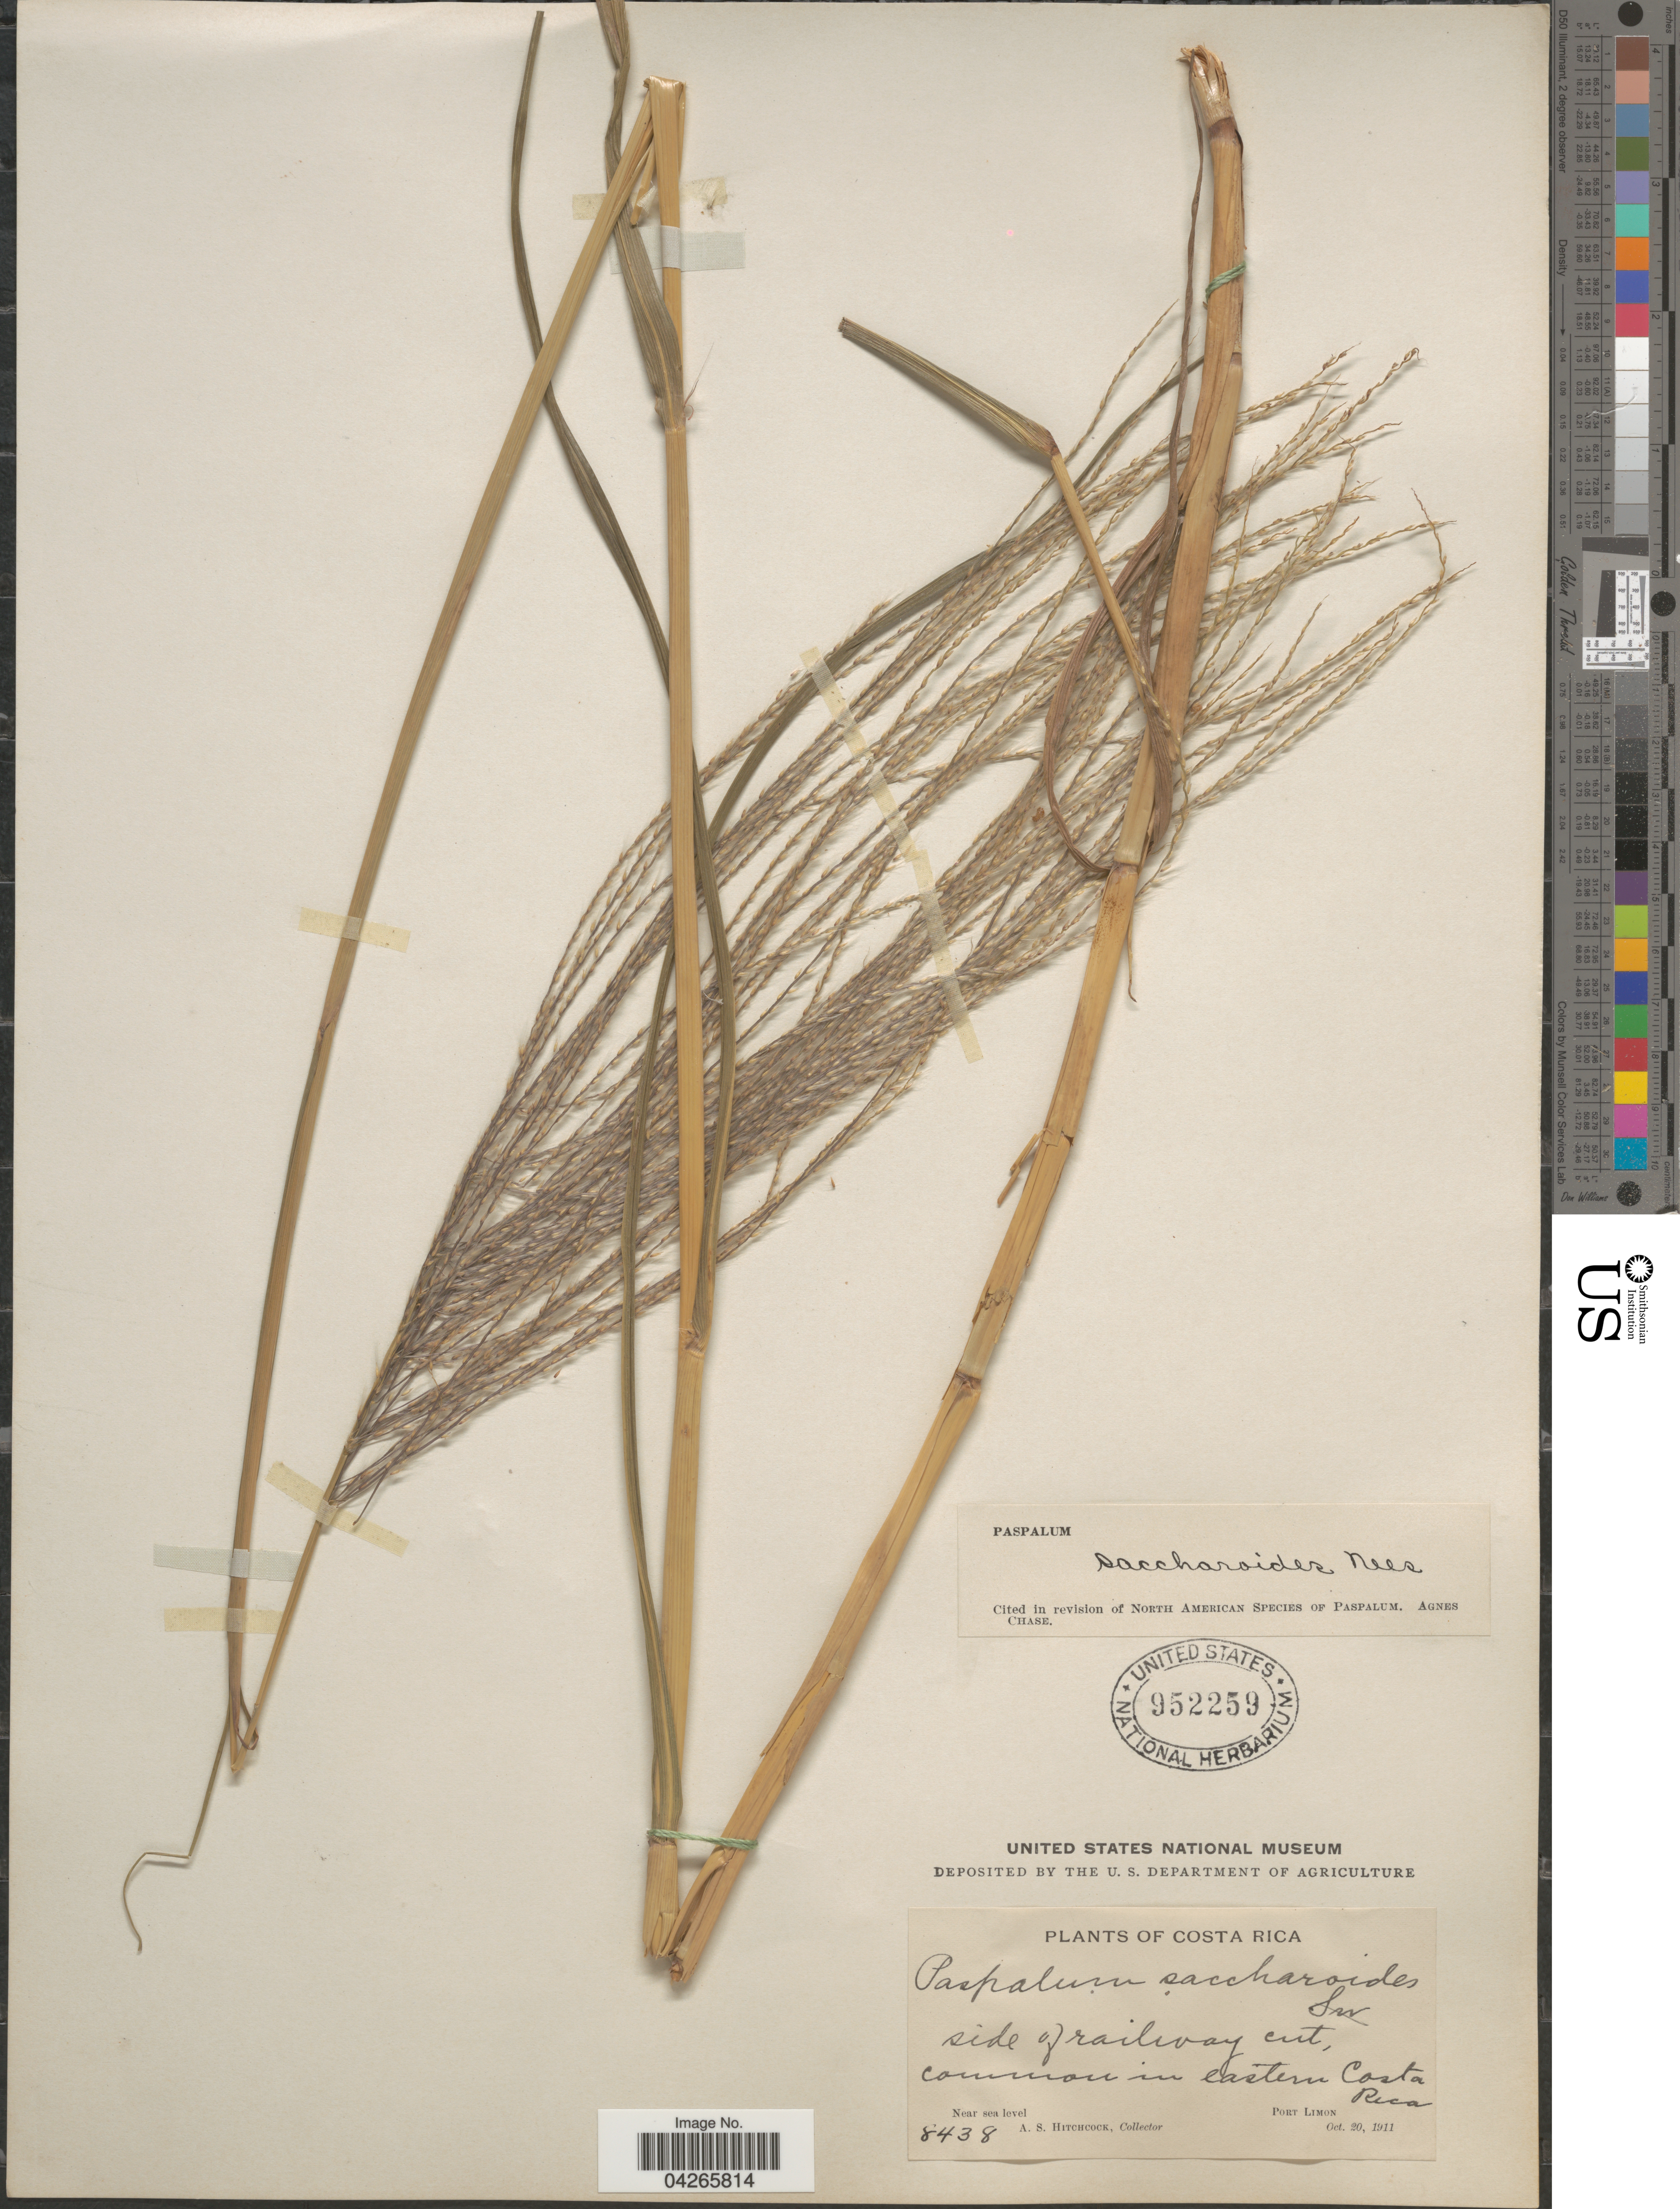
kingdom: Plantae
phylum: Tracheophyta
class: Liliopsida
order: Poales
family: Poaceae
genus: Paspalum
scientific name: Paspalum saccharoides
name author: Nees ex Trin.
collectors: A. S. Hitchcock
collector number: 8438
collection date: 1911-10-20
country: Costa Rica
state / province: Limón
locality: Side of railway cut. In eastern Costa Rica. Port Limon.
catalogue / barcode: US 952259